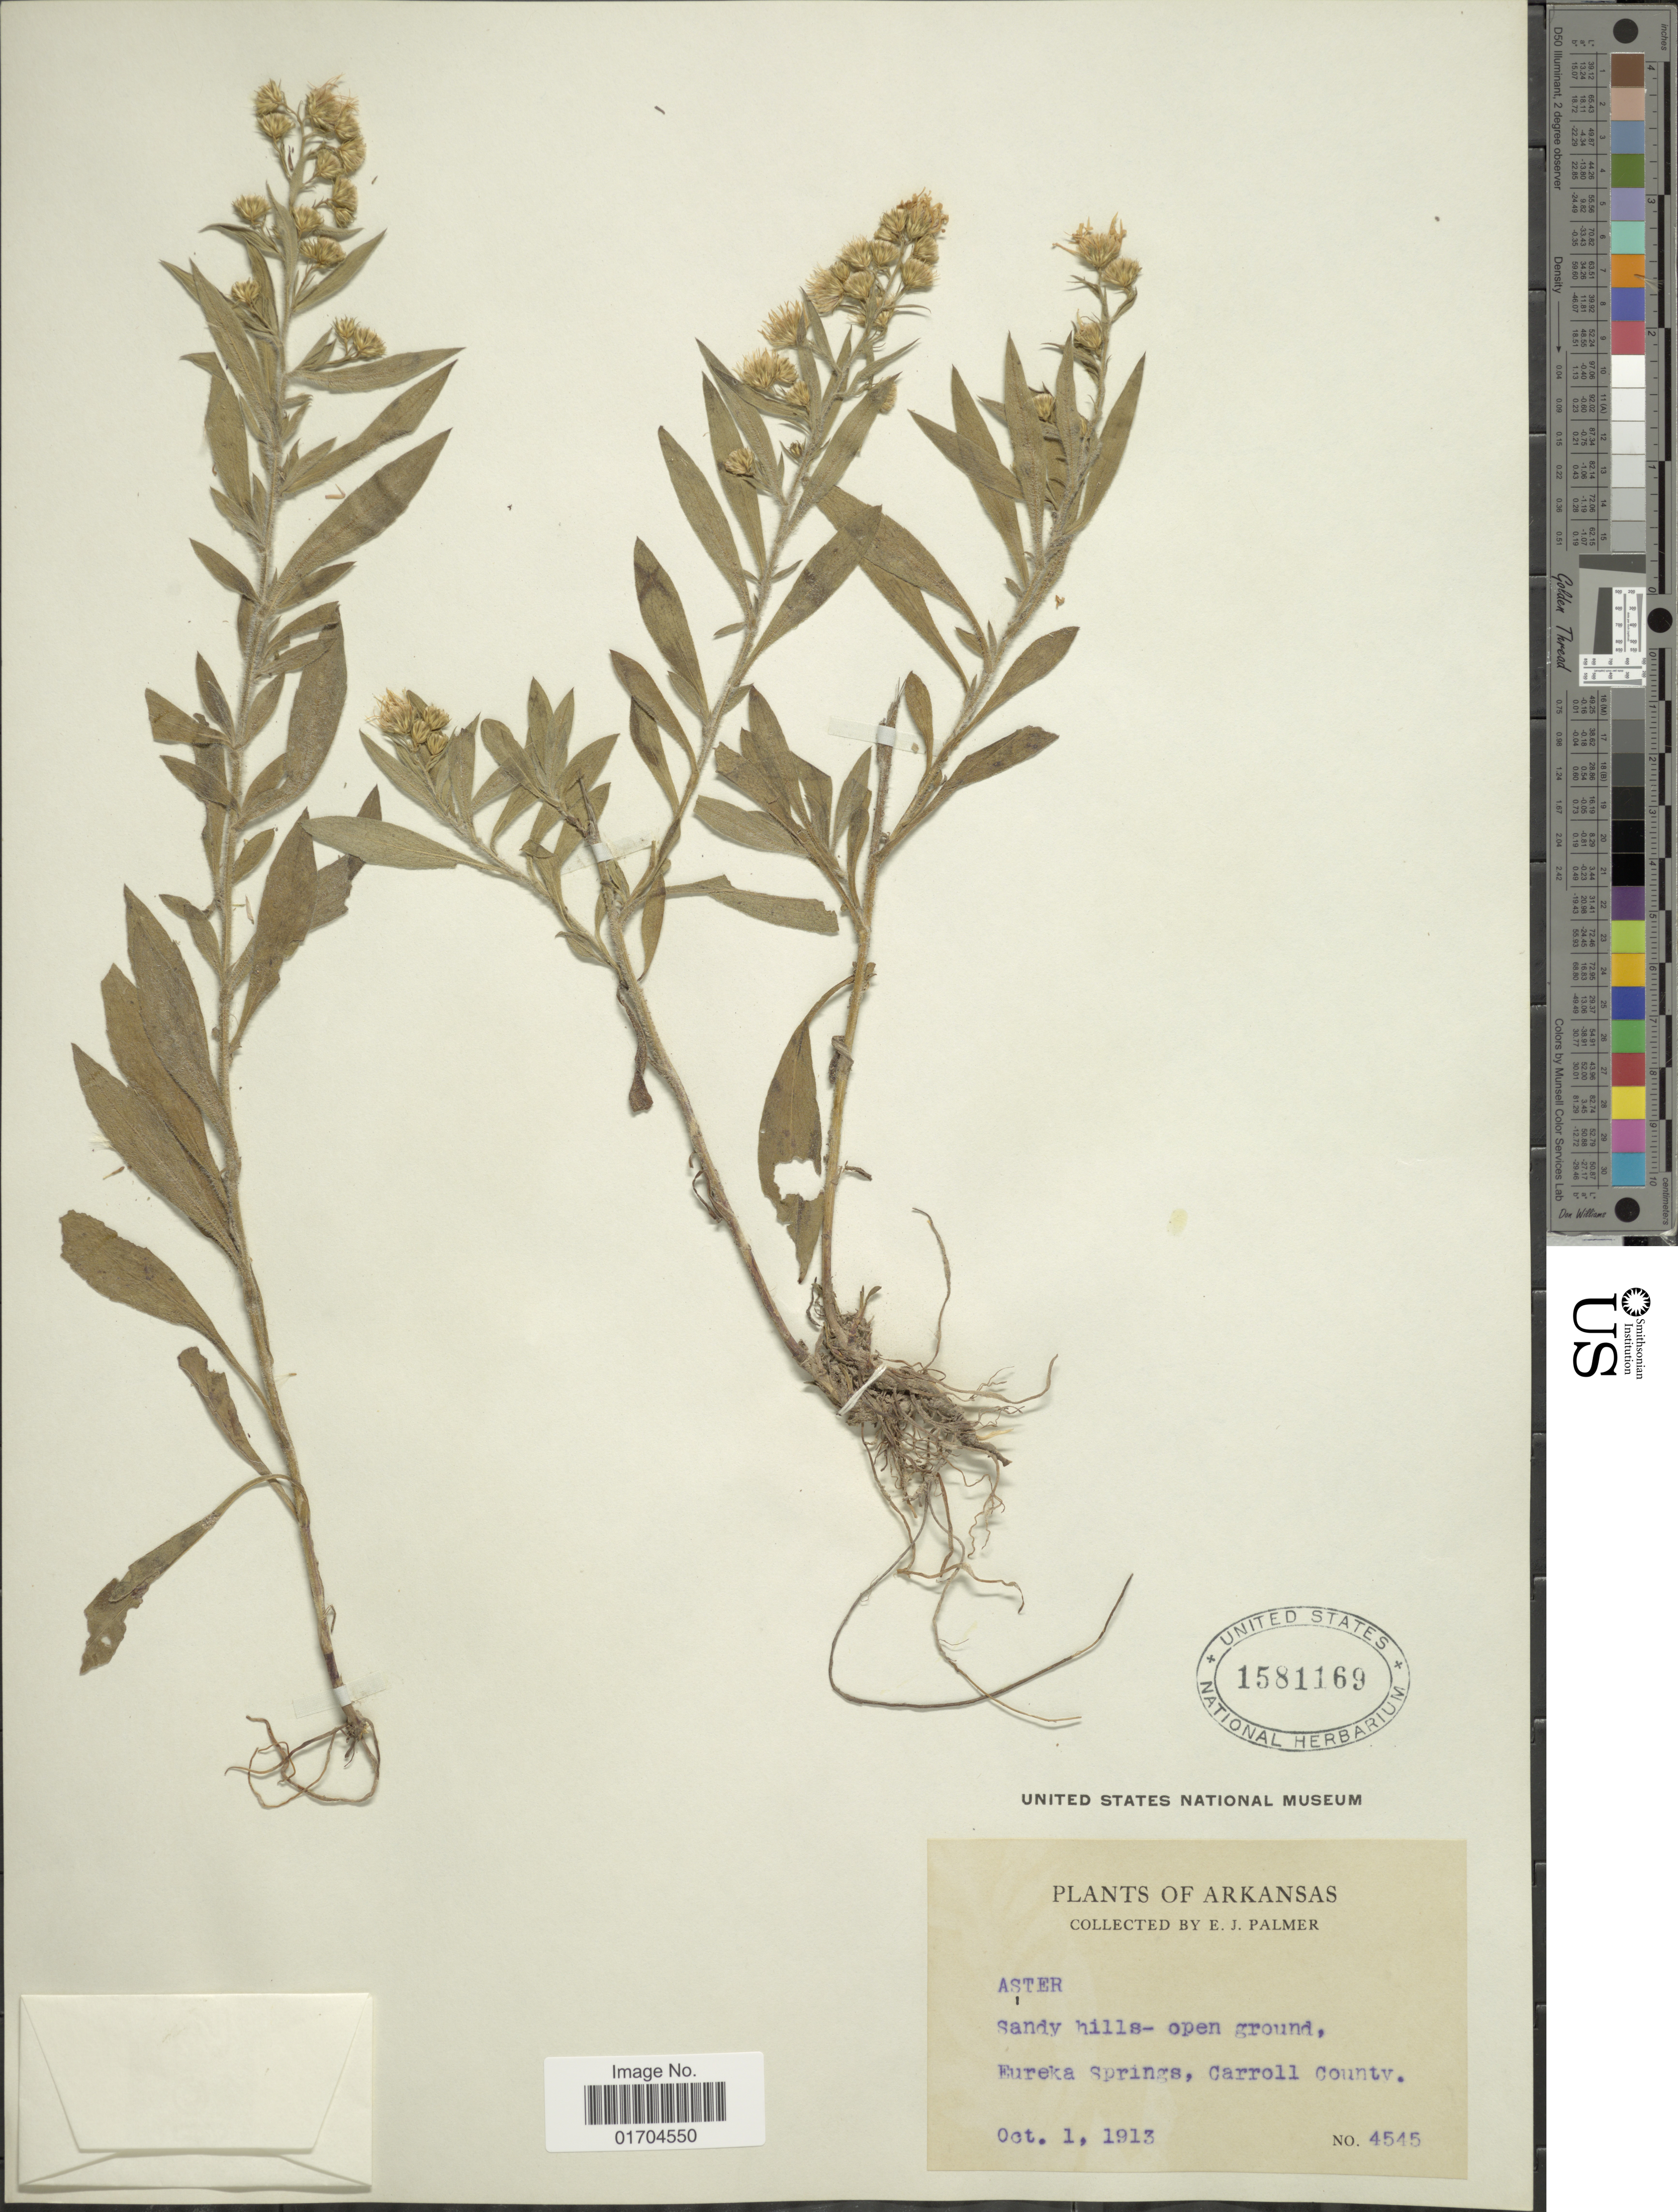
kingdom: Plantae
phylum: Tracheophyta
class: Magnoliopsida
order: Asterales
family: Asteraceae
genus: Symphyotrichum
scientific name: Symphyotrichum sp.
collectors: E. J. Palmer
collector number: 4545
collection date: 1913-10-01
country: United States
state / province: Arkansas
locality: Eureka Springs, Carroll County.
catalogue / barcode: US 1581169